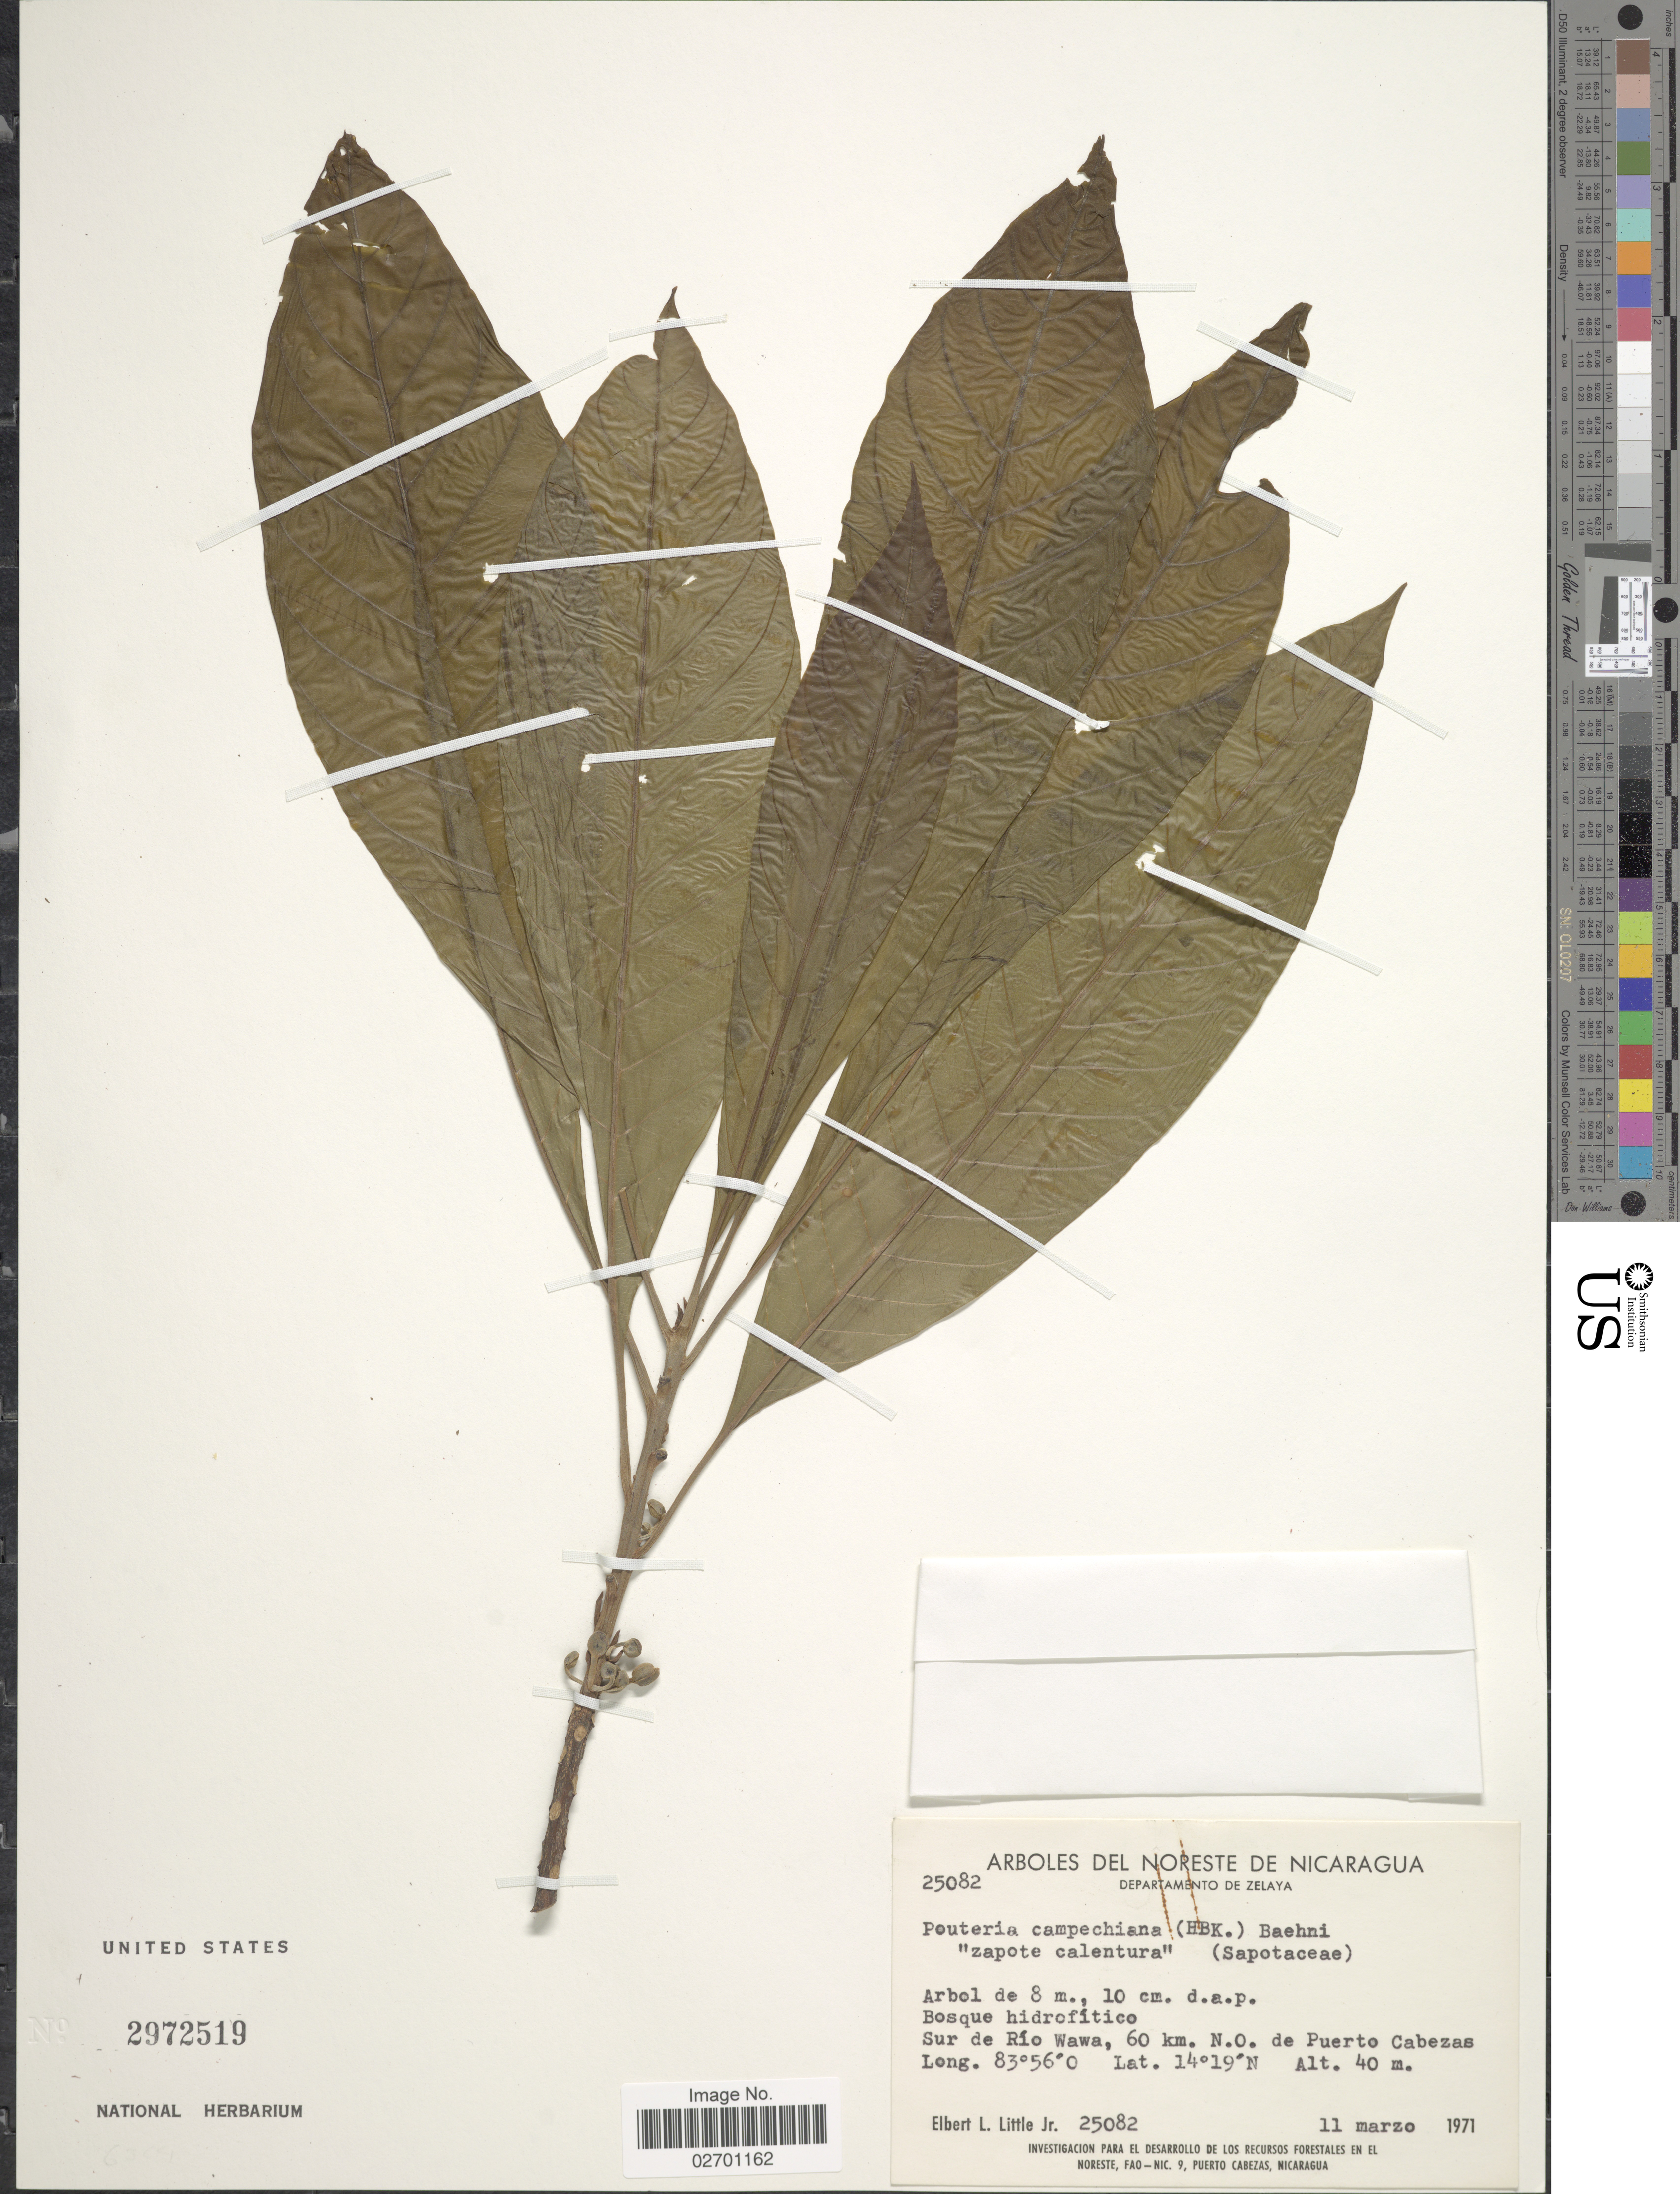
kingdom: Plantae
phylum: Tracheophyta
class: Magnoliopsida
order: Ericales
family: Sapotaceae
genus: Pouteria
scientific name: Pouteria campechiana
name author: (Kunth) Baehni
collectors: E. L. Little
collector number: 25082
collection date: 1971-03-11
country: Nicaragua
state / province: Atlantico Norte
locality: Noreste de Nicaragua, Departamento de Zelaya, Sur de Rio Wawa, 60 km. N. O. de Puerto Cabezas.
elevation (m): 40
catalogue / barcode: US 2972519